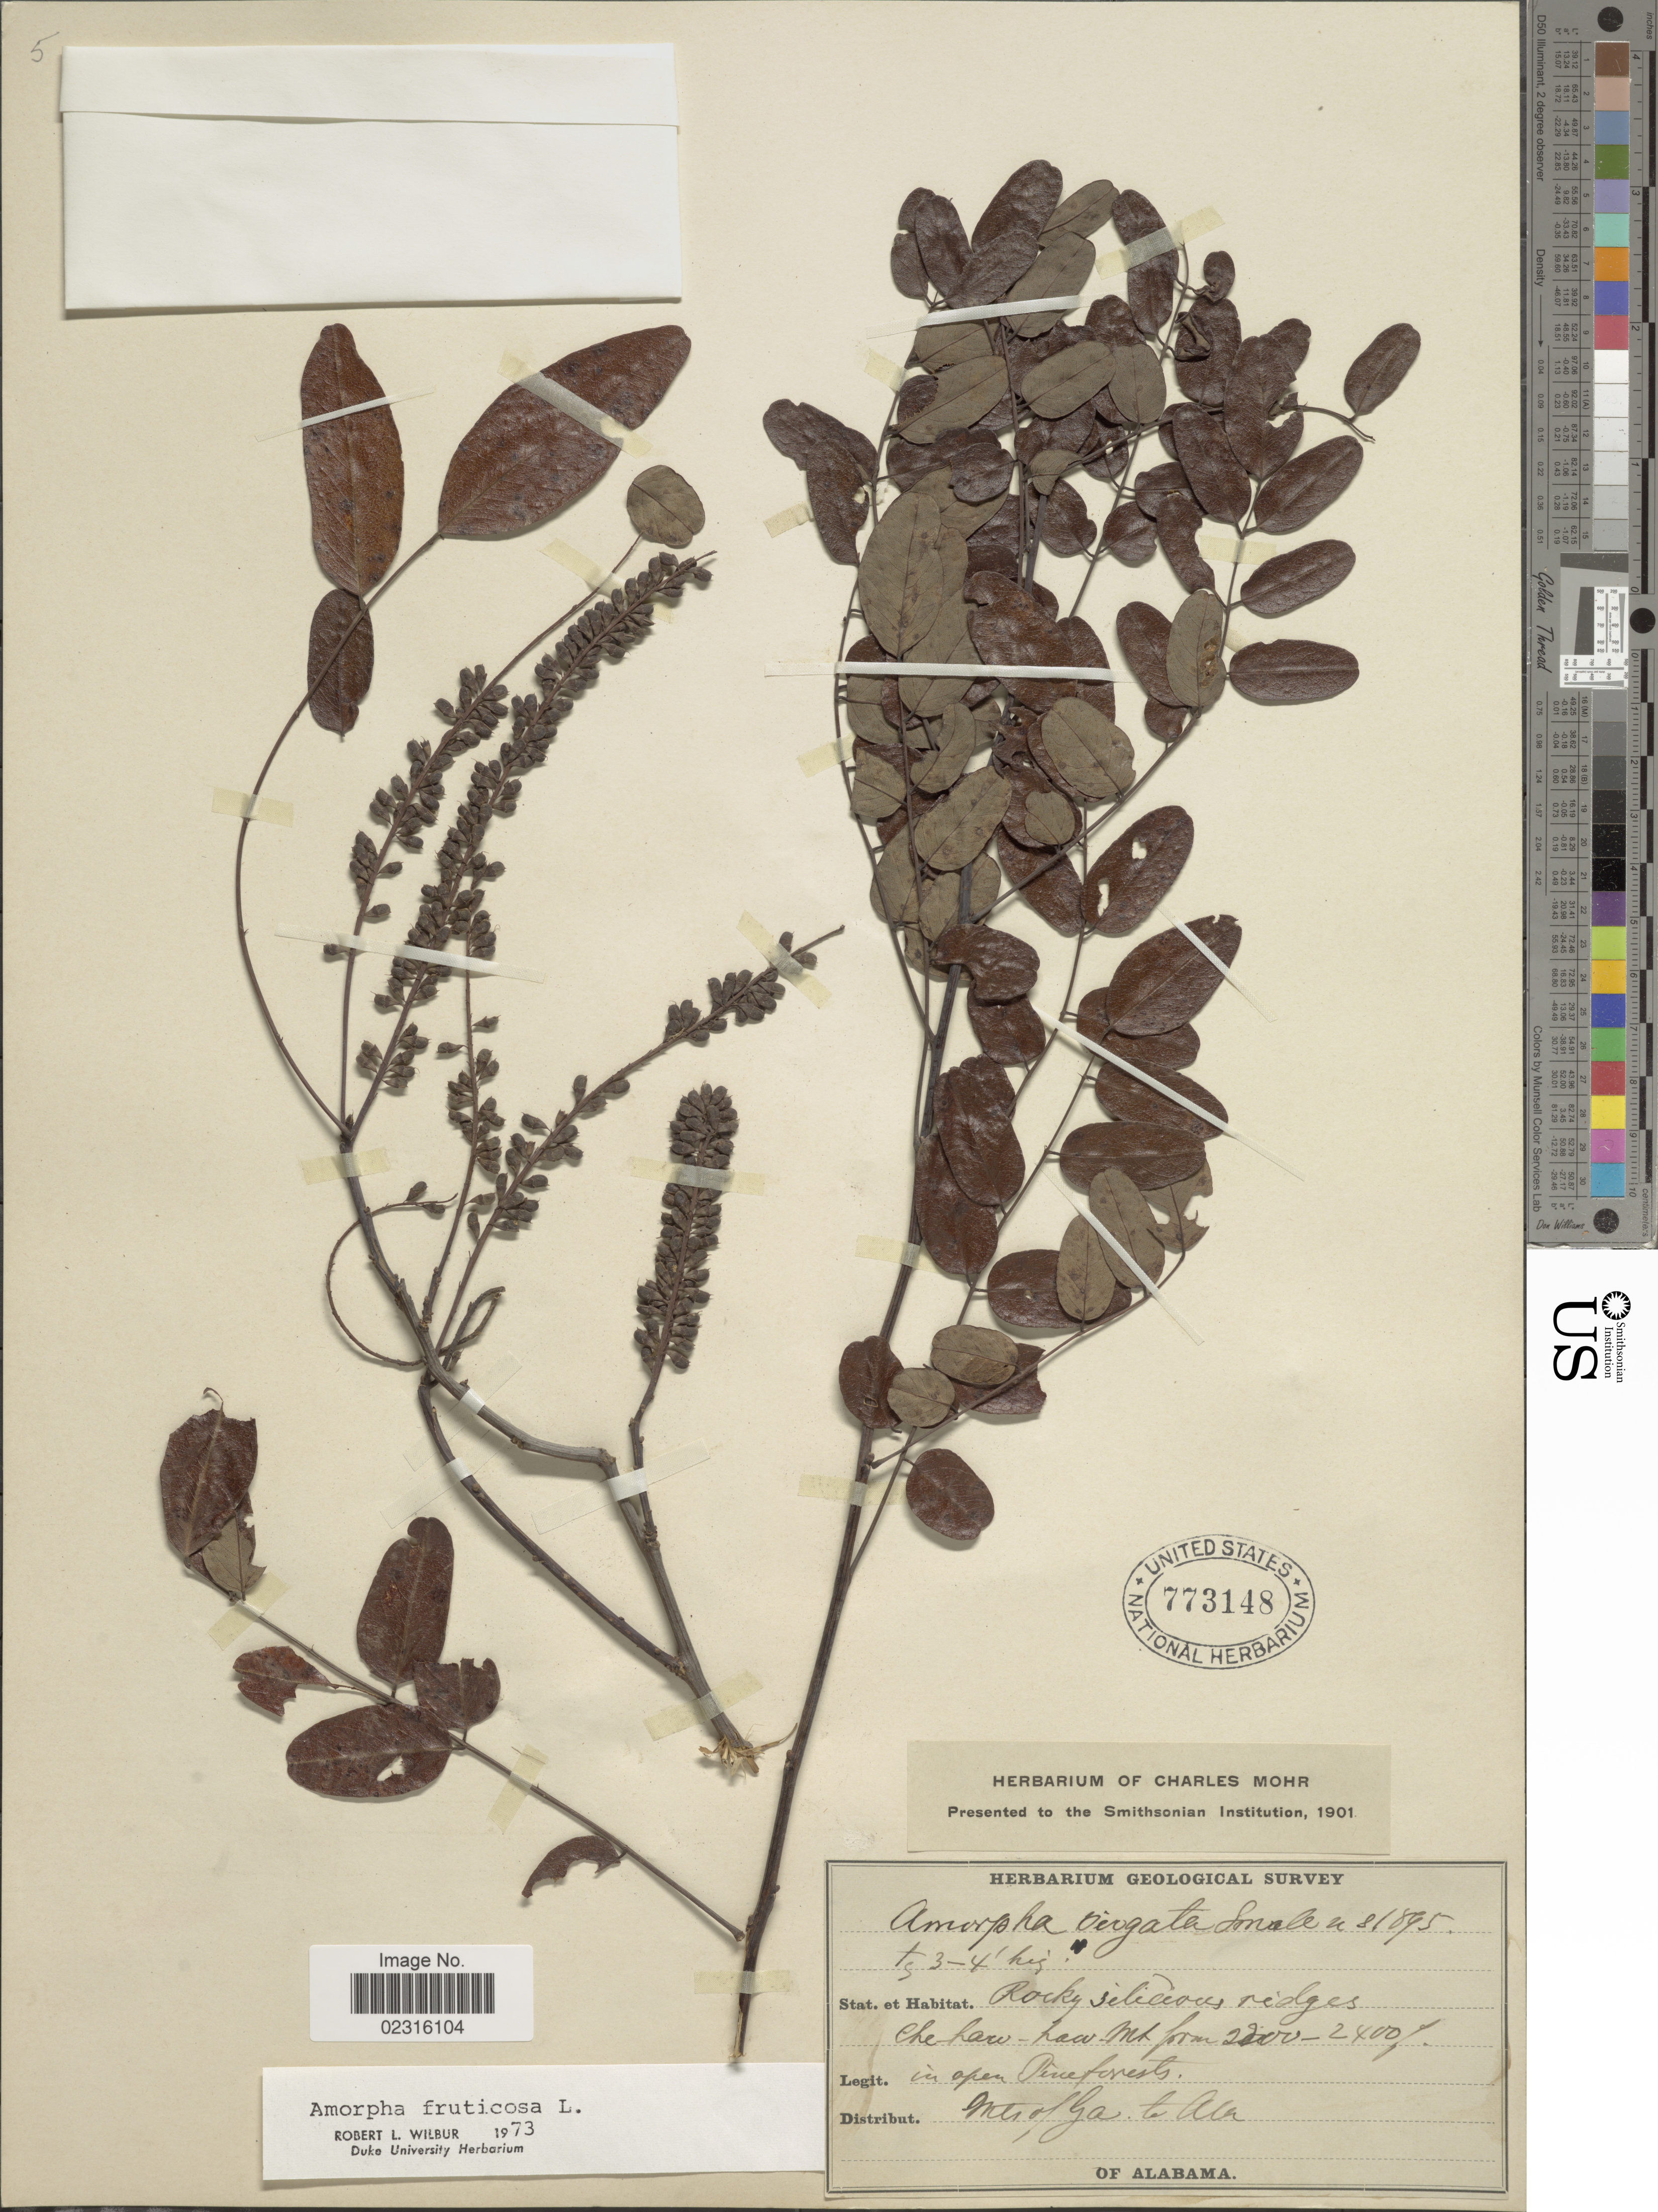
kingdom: Plantae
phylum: Tracheophyta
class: Magnoliopsida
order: Fabales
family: Fabaceae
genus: Amorpha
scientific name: Amorpha fruticosa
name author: L.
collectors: Herb. Geological Survey of Ala.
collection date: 1895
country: United States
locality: Mts. of Ga. to Ala.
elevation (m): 671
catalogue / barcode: US 773148